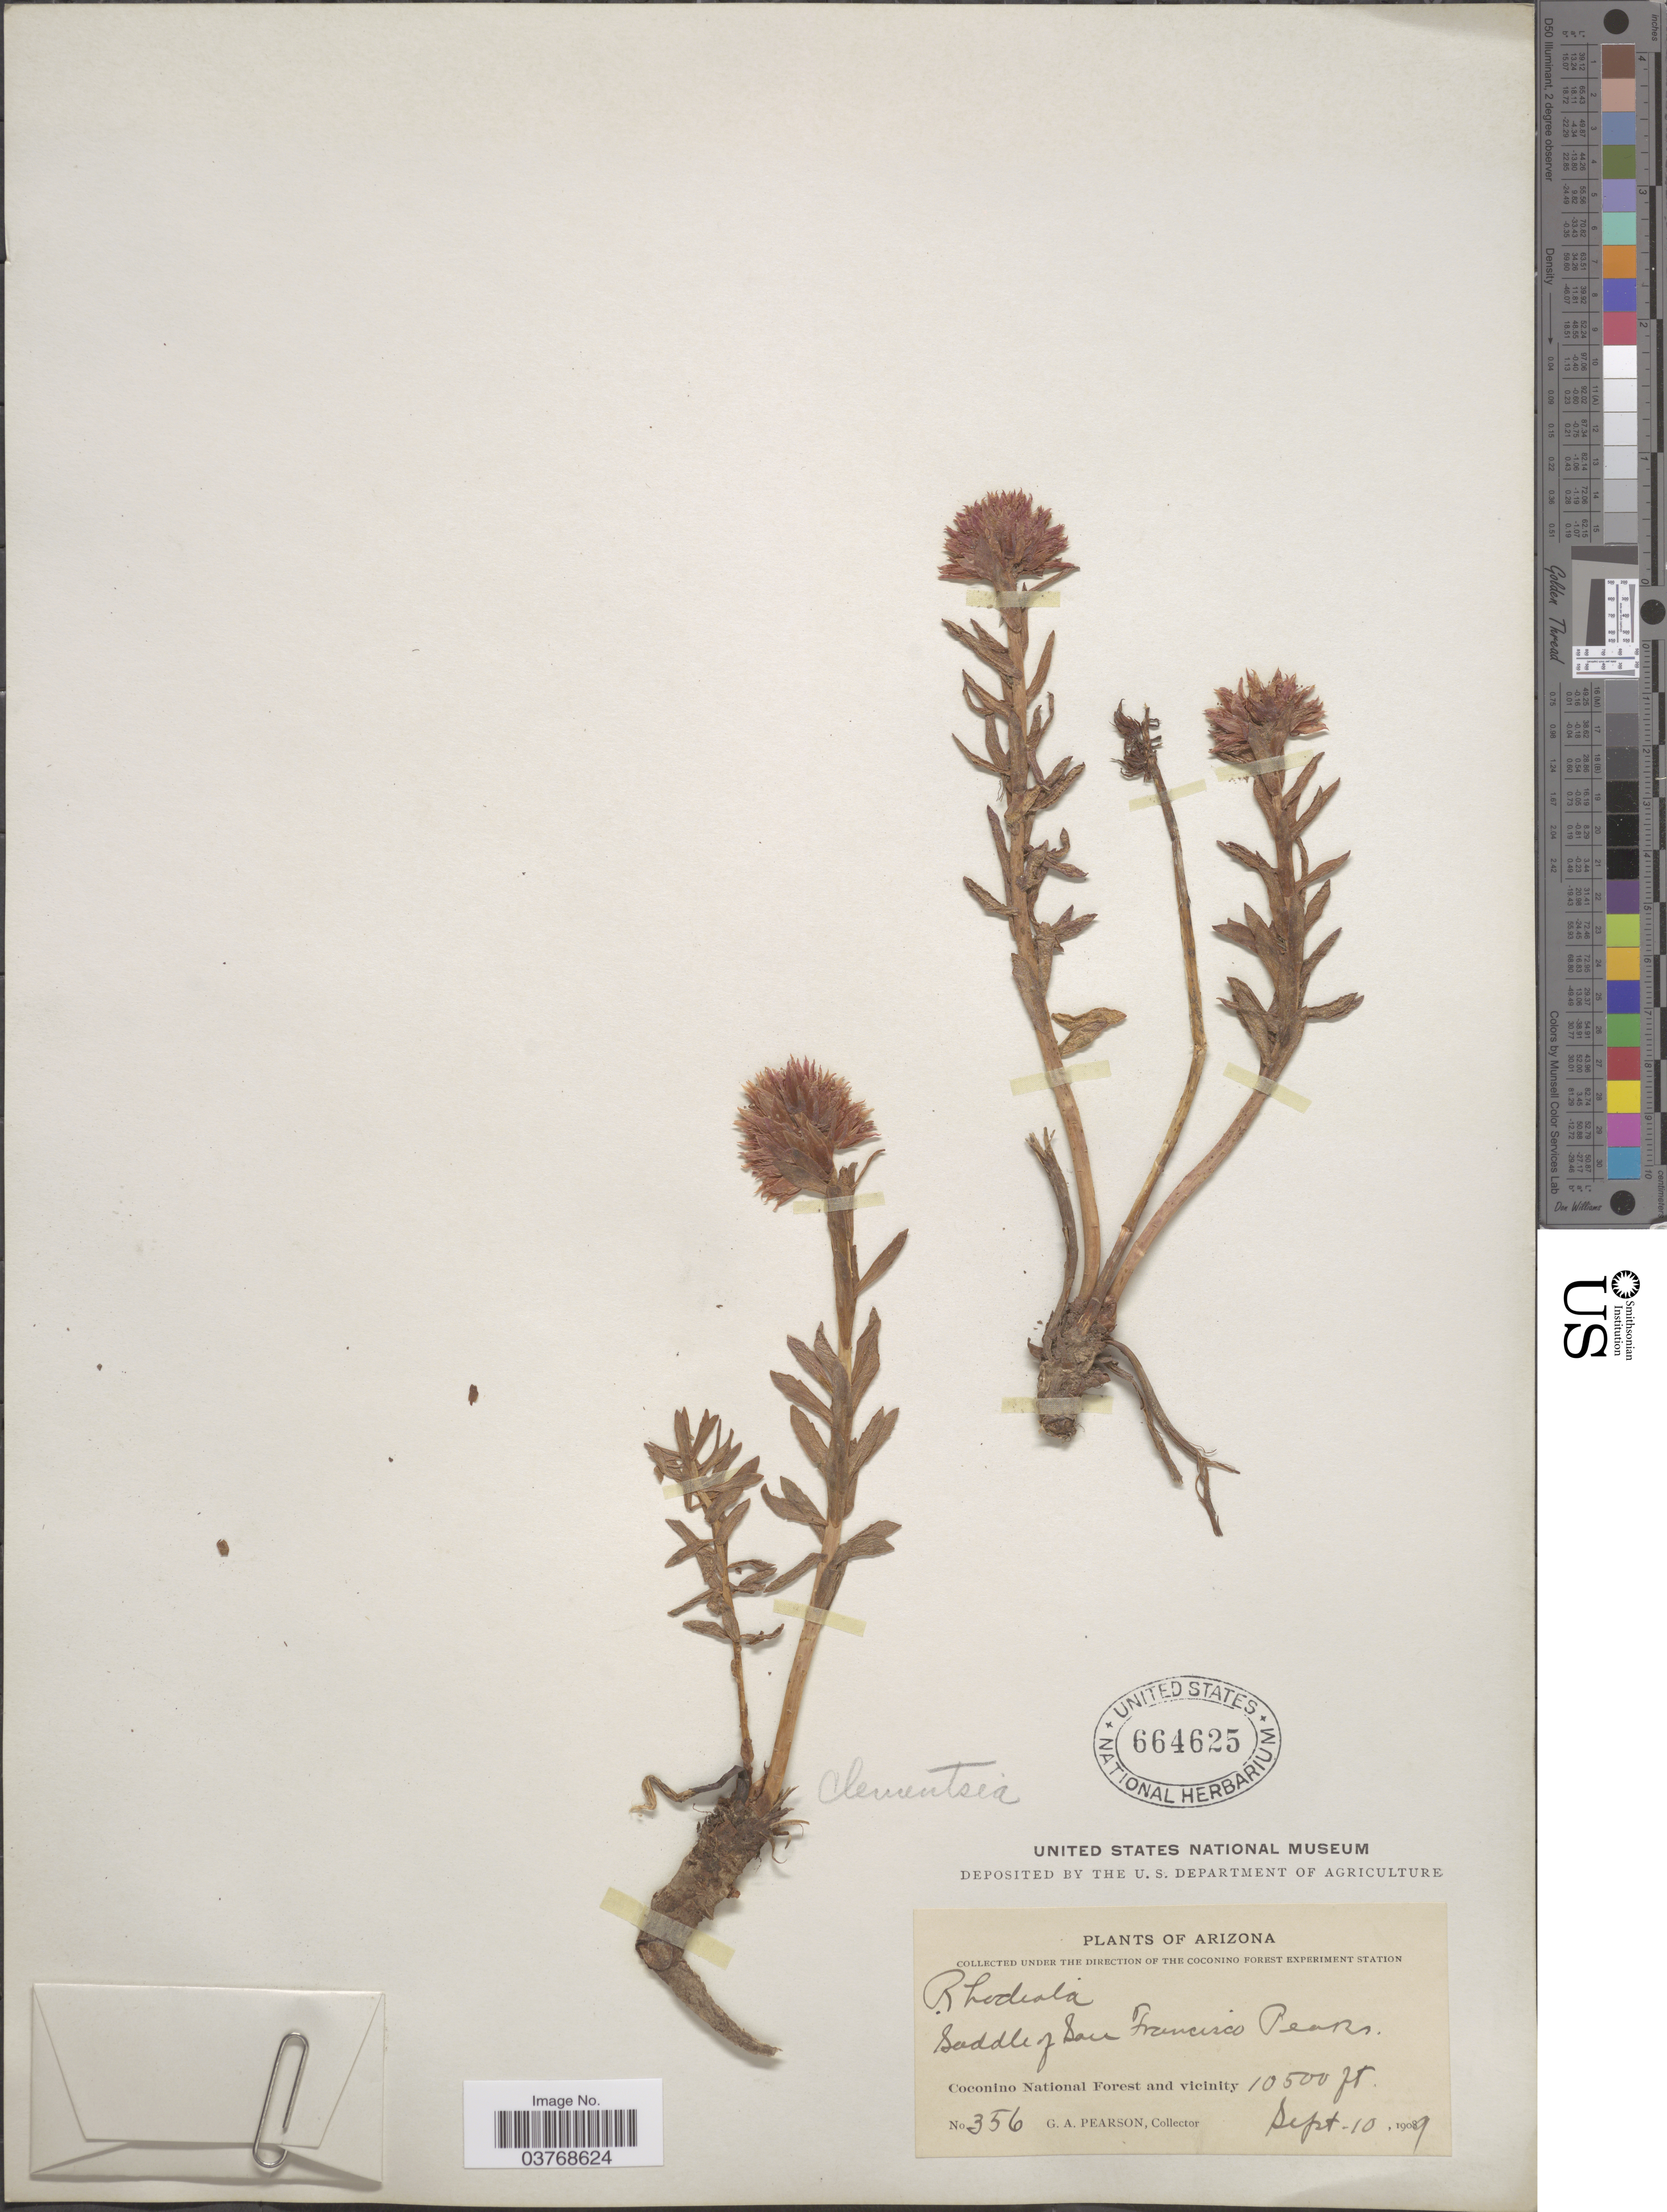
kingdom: Plantae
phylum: Tracheophyta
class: Magnoliopsida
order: Saxifragales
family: Crassulaceae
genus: Rhodiola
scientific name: Rhodiola rhodantha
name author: (A. Gray) H. Jacobsen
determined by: Strong, Mark T., (BOT), Smithsonian Institution - National Museum of Natural History (UNITED STATES)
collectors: G. Pearson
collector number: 356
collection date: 1909-09-10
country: United States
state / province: Arizona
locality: Saddle of San Francisco Peaks. Coconino National Forest and vicinity.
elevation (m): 3200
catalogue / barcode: US 664625